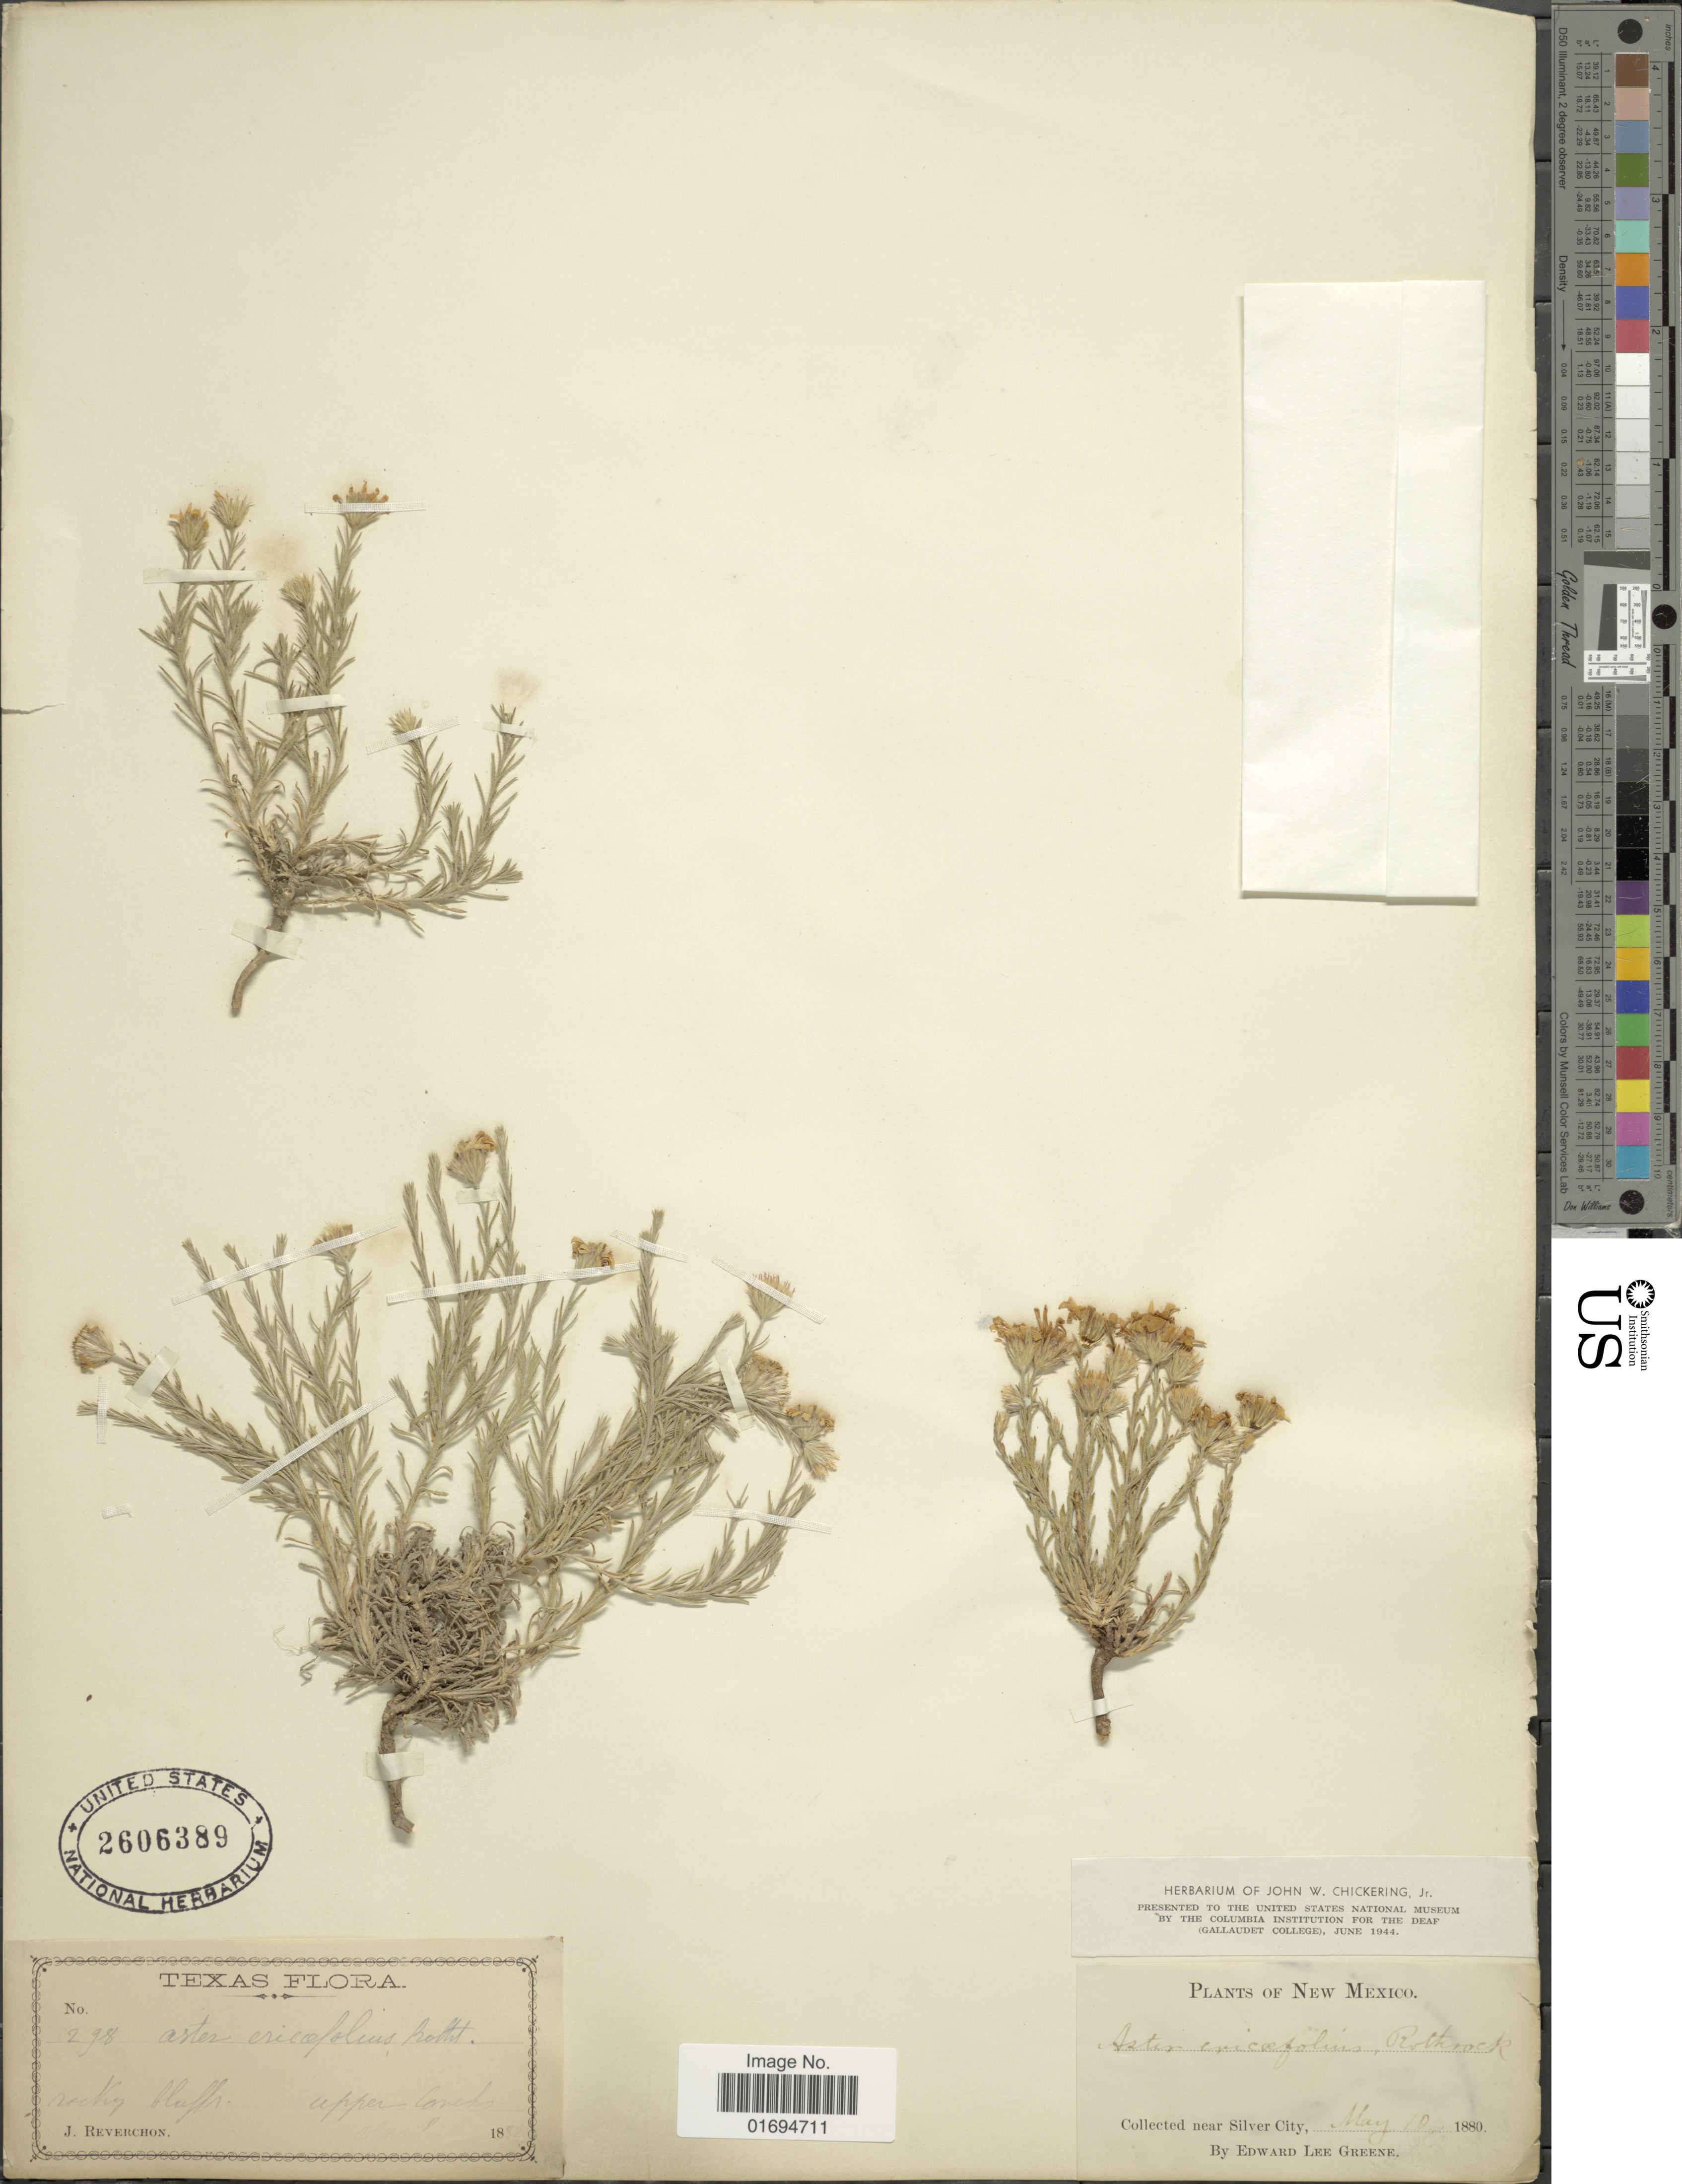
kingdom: Plantae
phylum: Tracheophyta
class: Magnoliopsida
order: Asterales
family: Asteraceae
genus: Chaetopappa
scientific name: Chaetopappa ericoides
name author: (Torr.) G.L. Nesom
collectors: E. L. Greene & J. Reverchon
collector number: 278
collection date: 1880/1882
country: United States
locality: Label 1: Texas, Upper Concho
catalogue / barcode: US 2606389